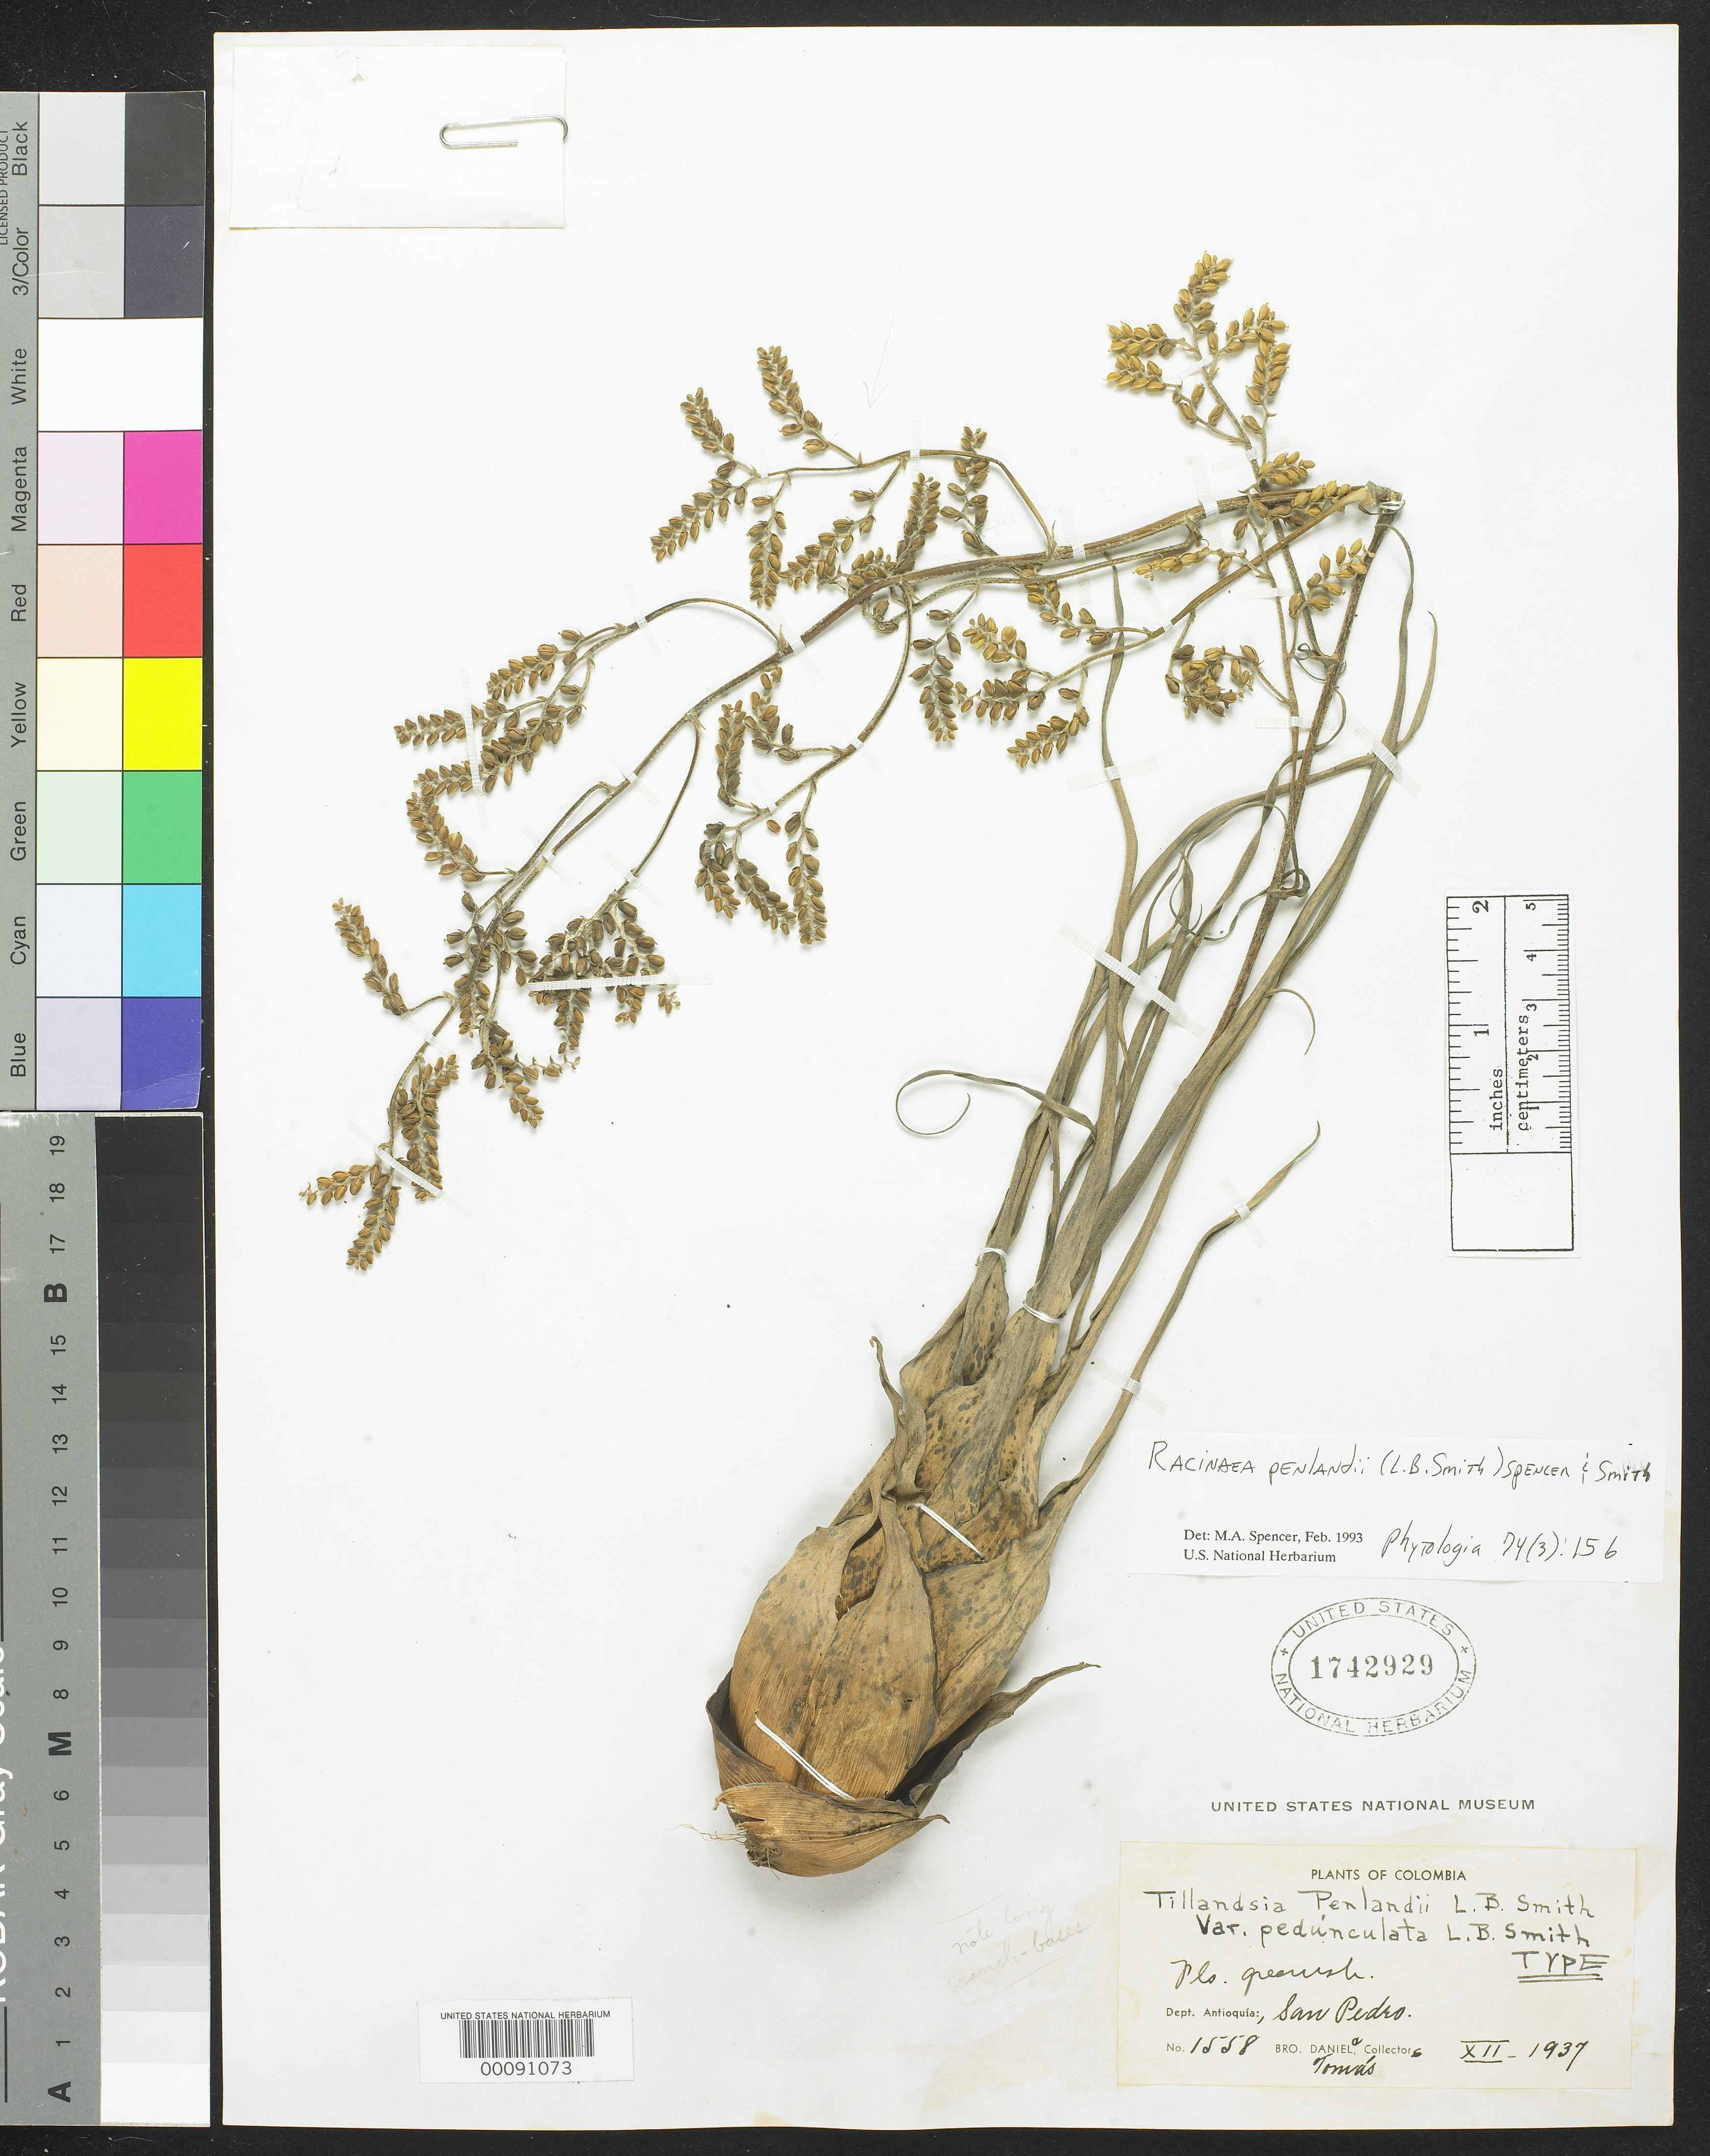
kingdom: Plantae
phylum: Tracheophyta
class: Liliopsida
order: Poales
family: Bromeliaceae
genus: Tillandsia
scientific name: Tillandsia penlandii var. pedunculata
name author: L.B. Sm.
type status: Holotype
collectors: Bro. Daniel & B. Tomas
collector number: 1558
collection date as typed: Dec 1937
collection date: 1937-12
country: Colombia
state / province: Antioquia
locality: San Pedro.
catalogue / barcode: US 1742929